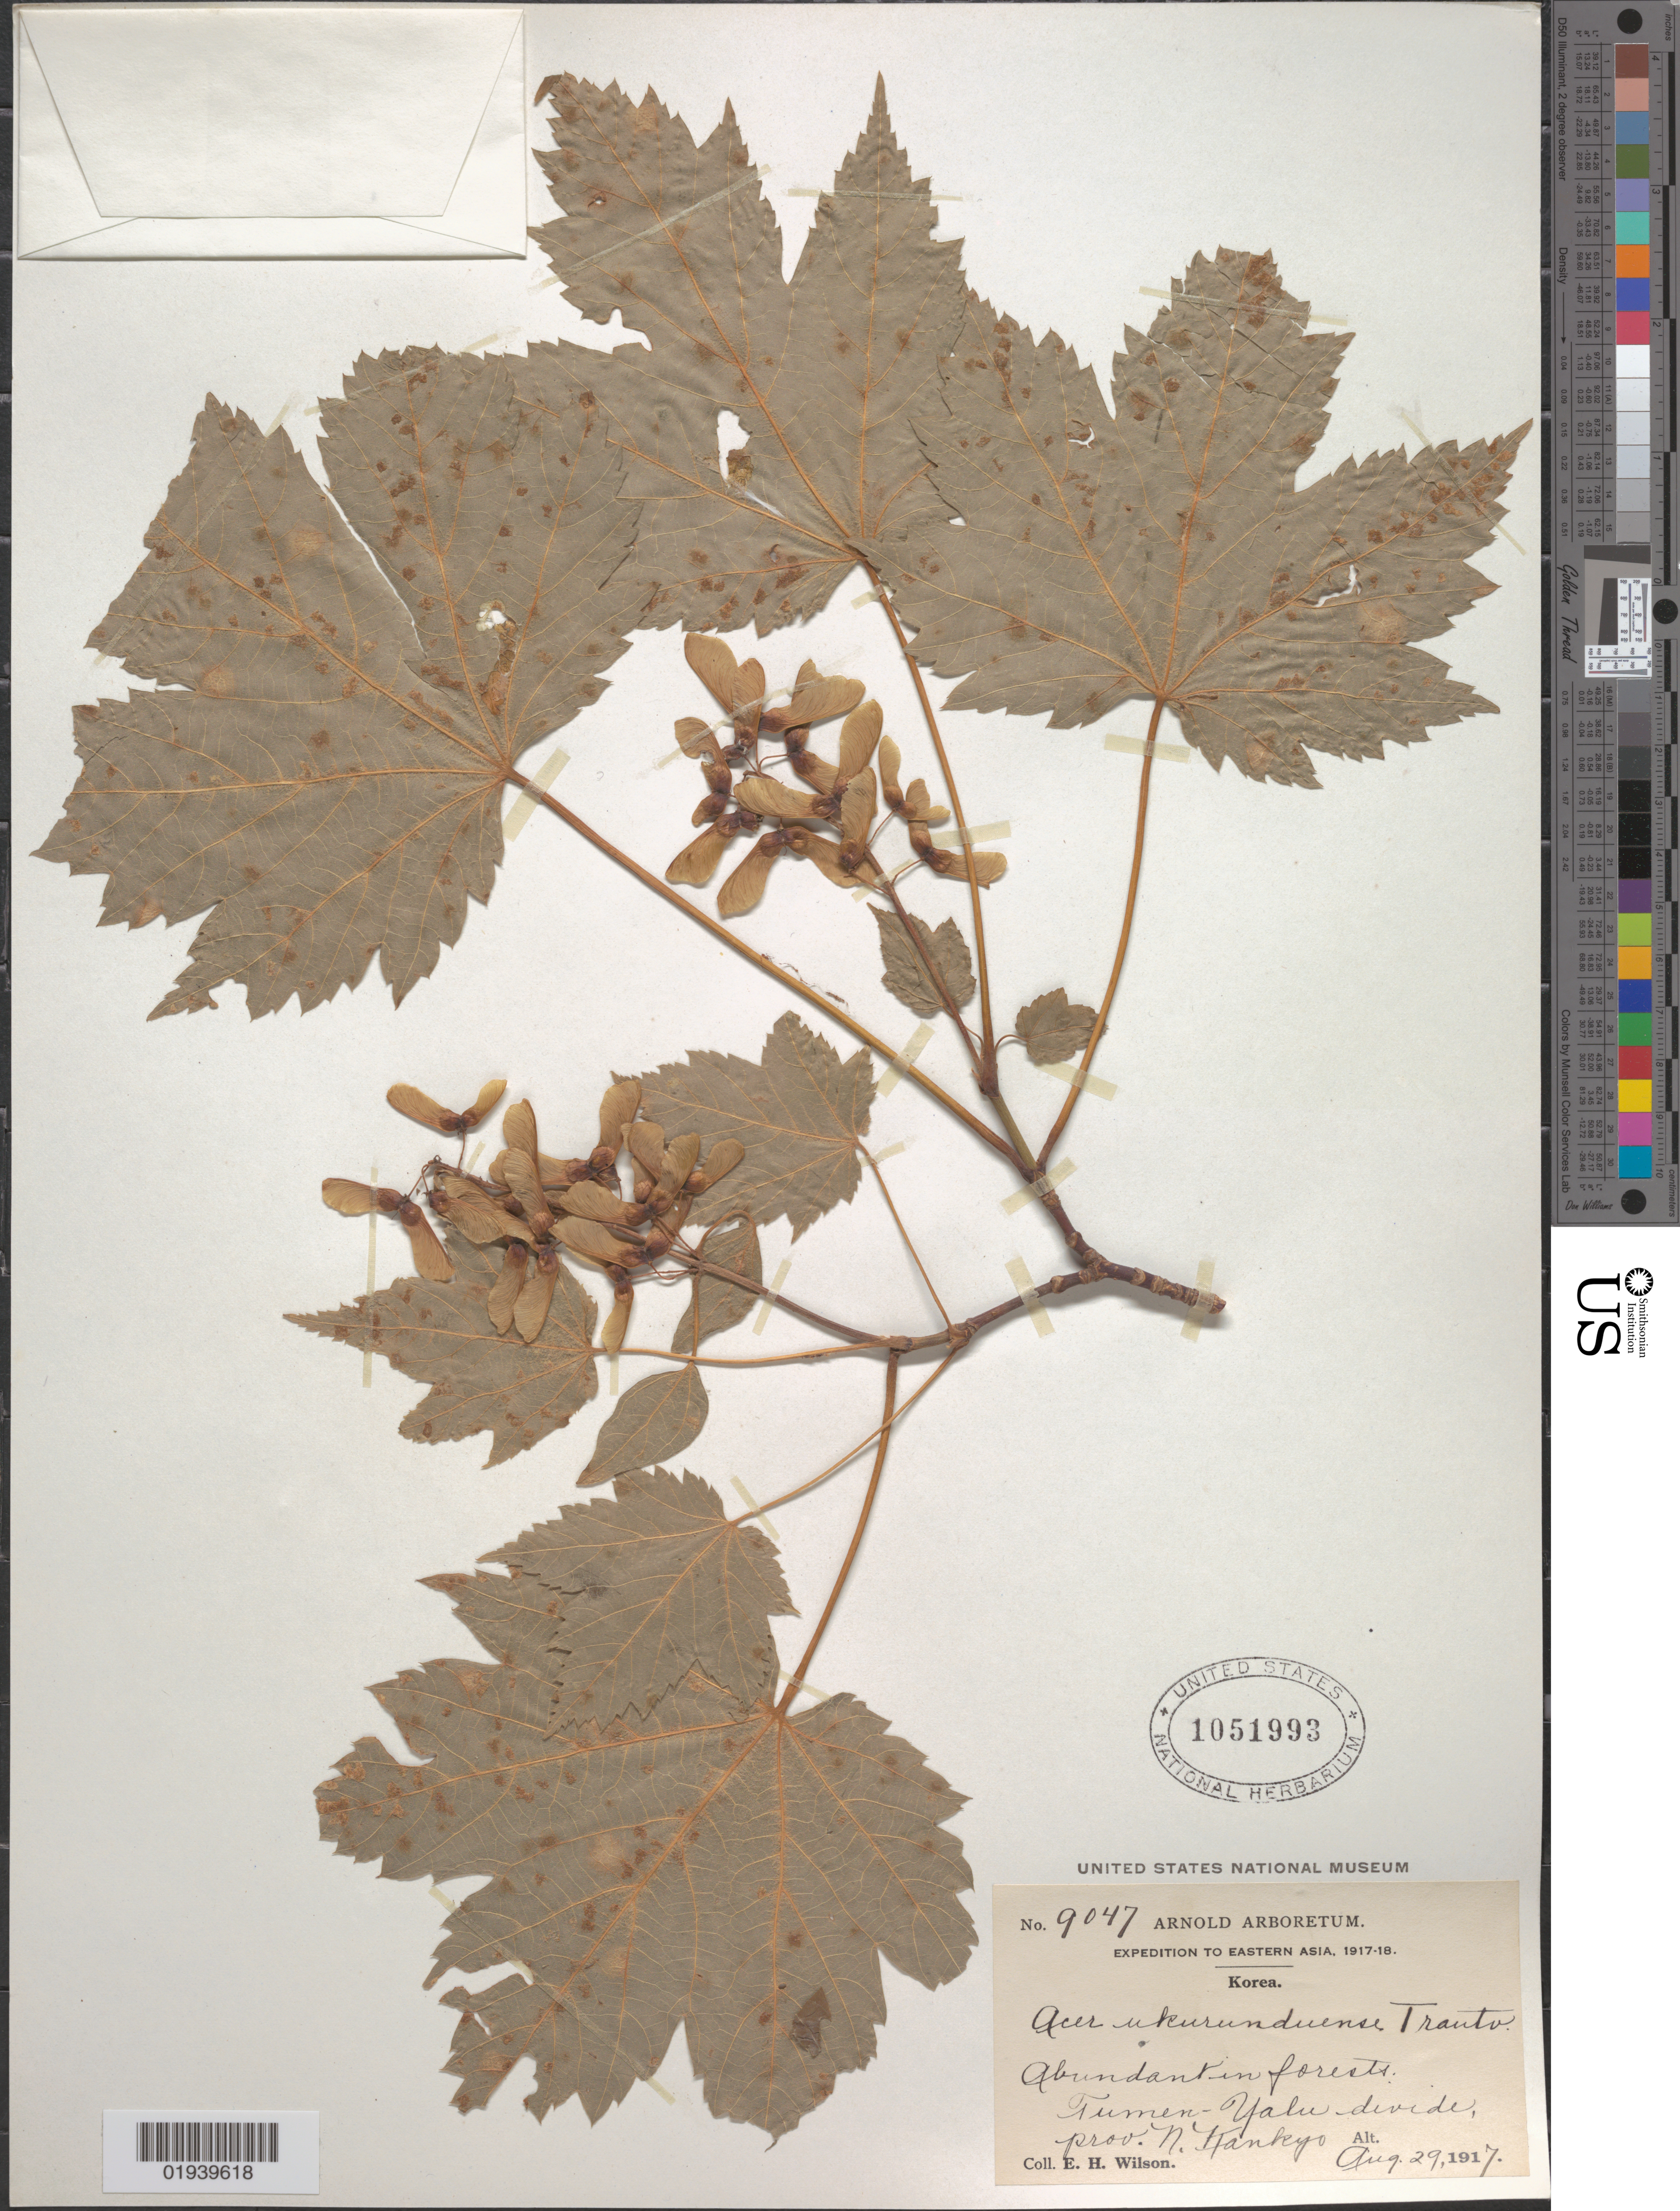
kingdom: Plantae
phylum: Tracheophyta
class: Magnoliopsida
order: Sapindales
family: Sapindaceae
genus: Acer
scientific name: Acer ukurunduense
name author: Trautv. & C.A. Mey.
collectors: E. H. Wilson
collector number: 9047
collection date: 1917-08-29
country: North Korea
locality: Prov. N. Kankyo.Tumen-Yalu divide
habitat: Abundant in forests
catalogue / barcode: US 1051993